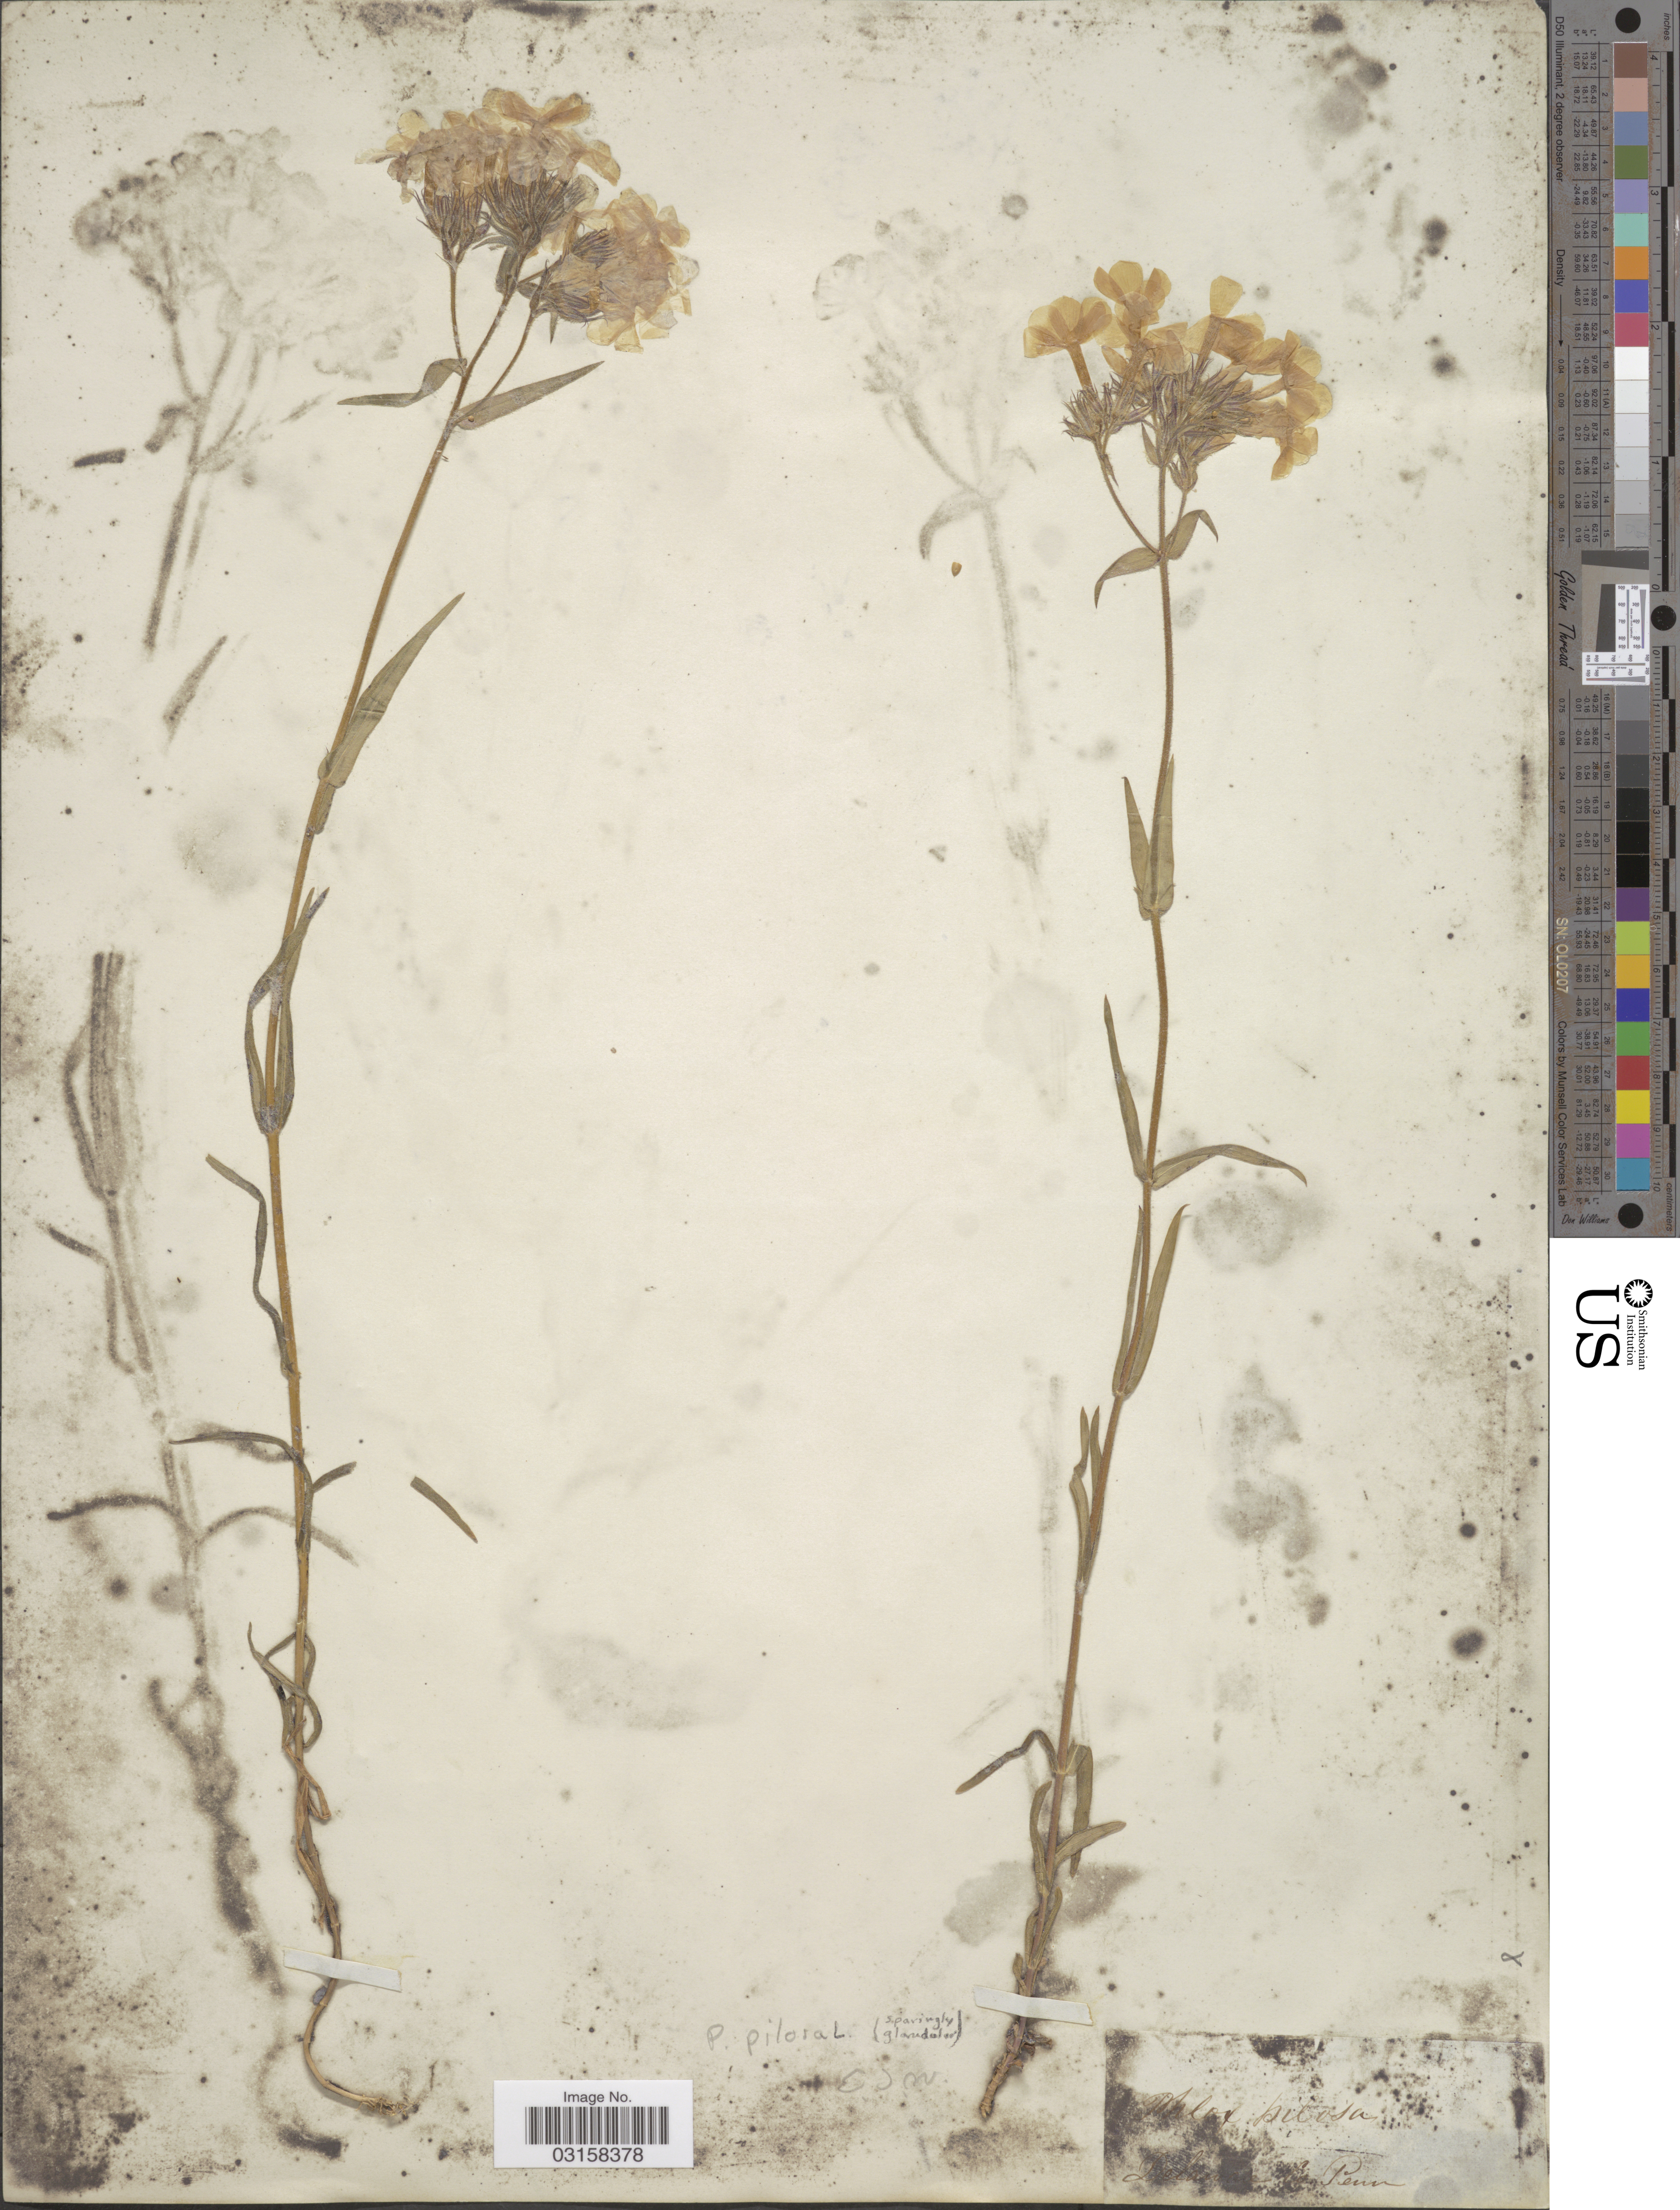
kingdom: Plantae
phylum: Tracheophyta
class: Magnoliopsida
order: Ericales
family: Polemoniaceae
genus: Phlox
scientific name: Phlox pilosa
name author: L.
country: United States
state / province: Pennsylvania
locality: Delaware Co. Penn.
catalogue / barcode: US 103190